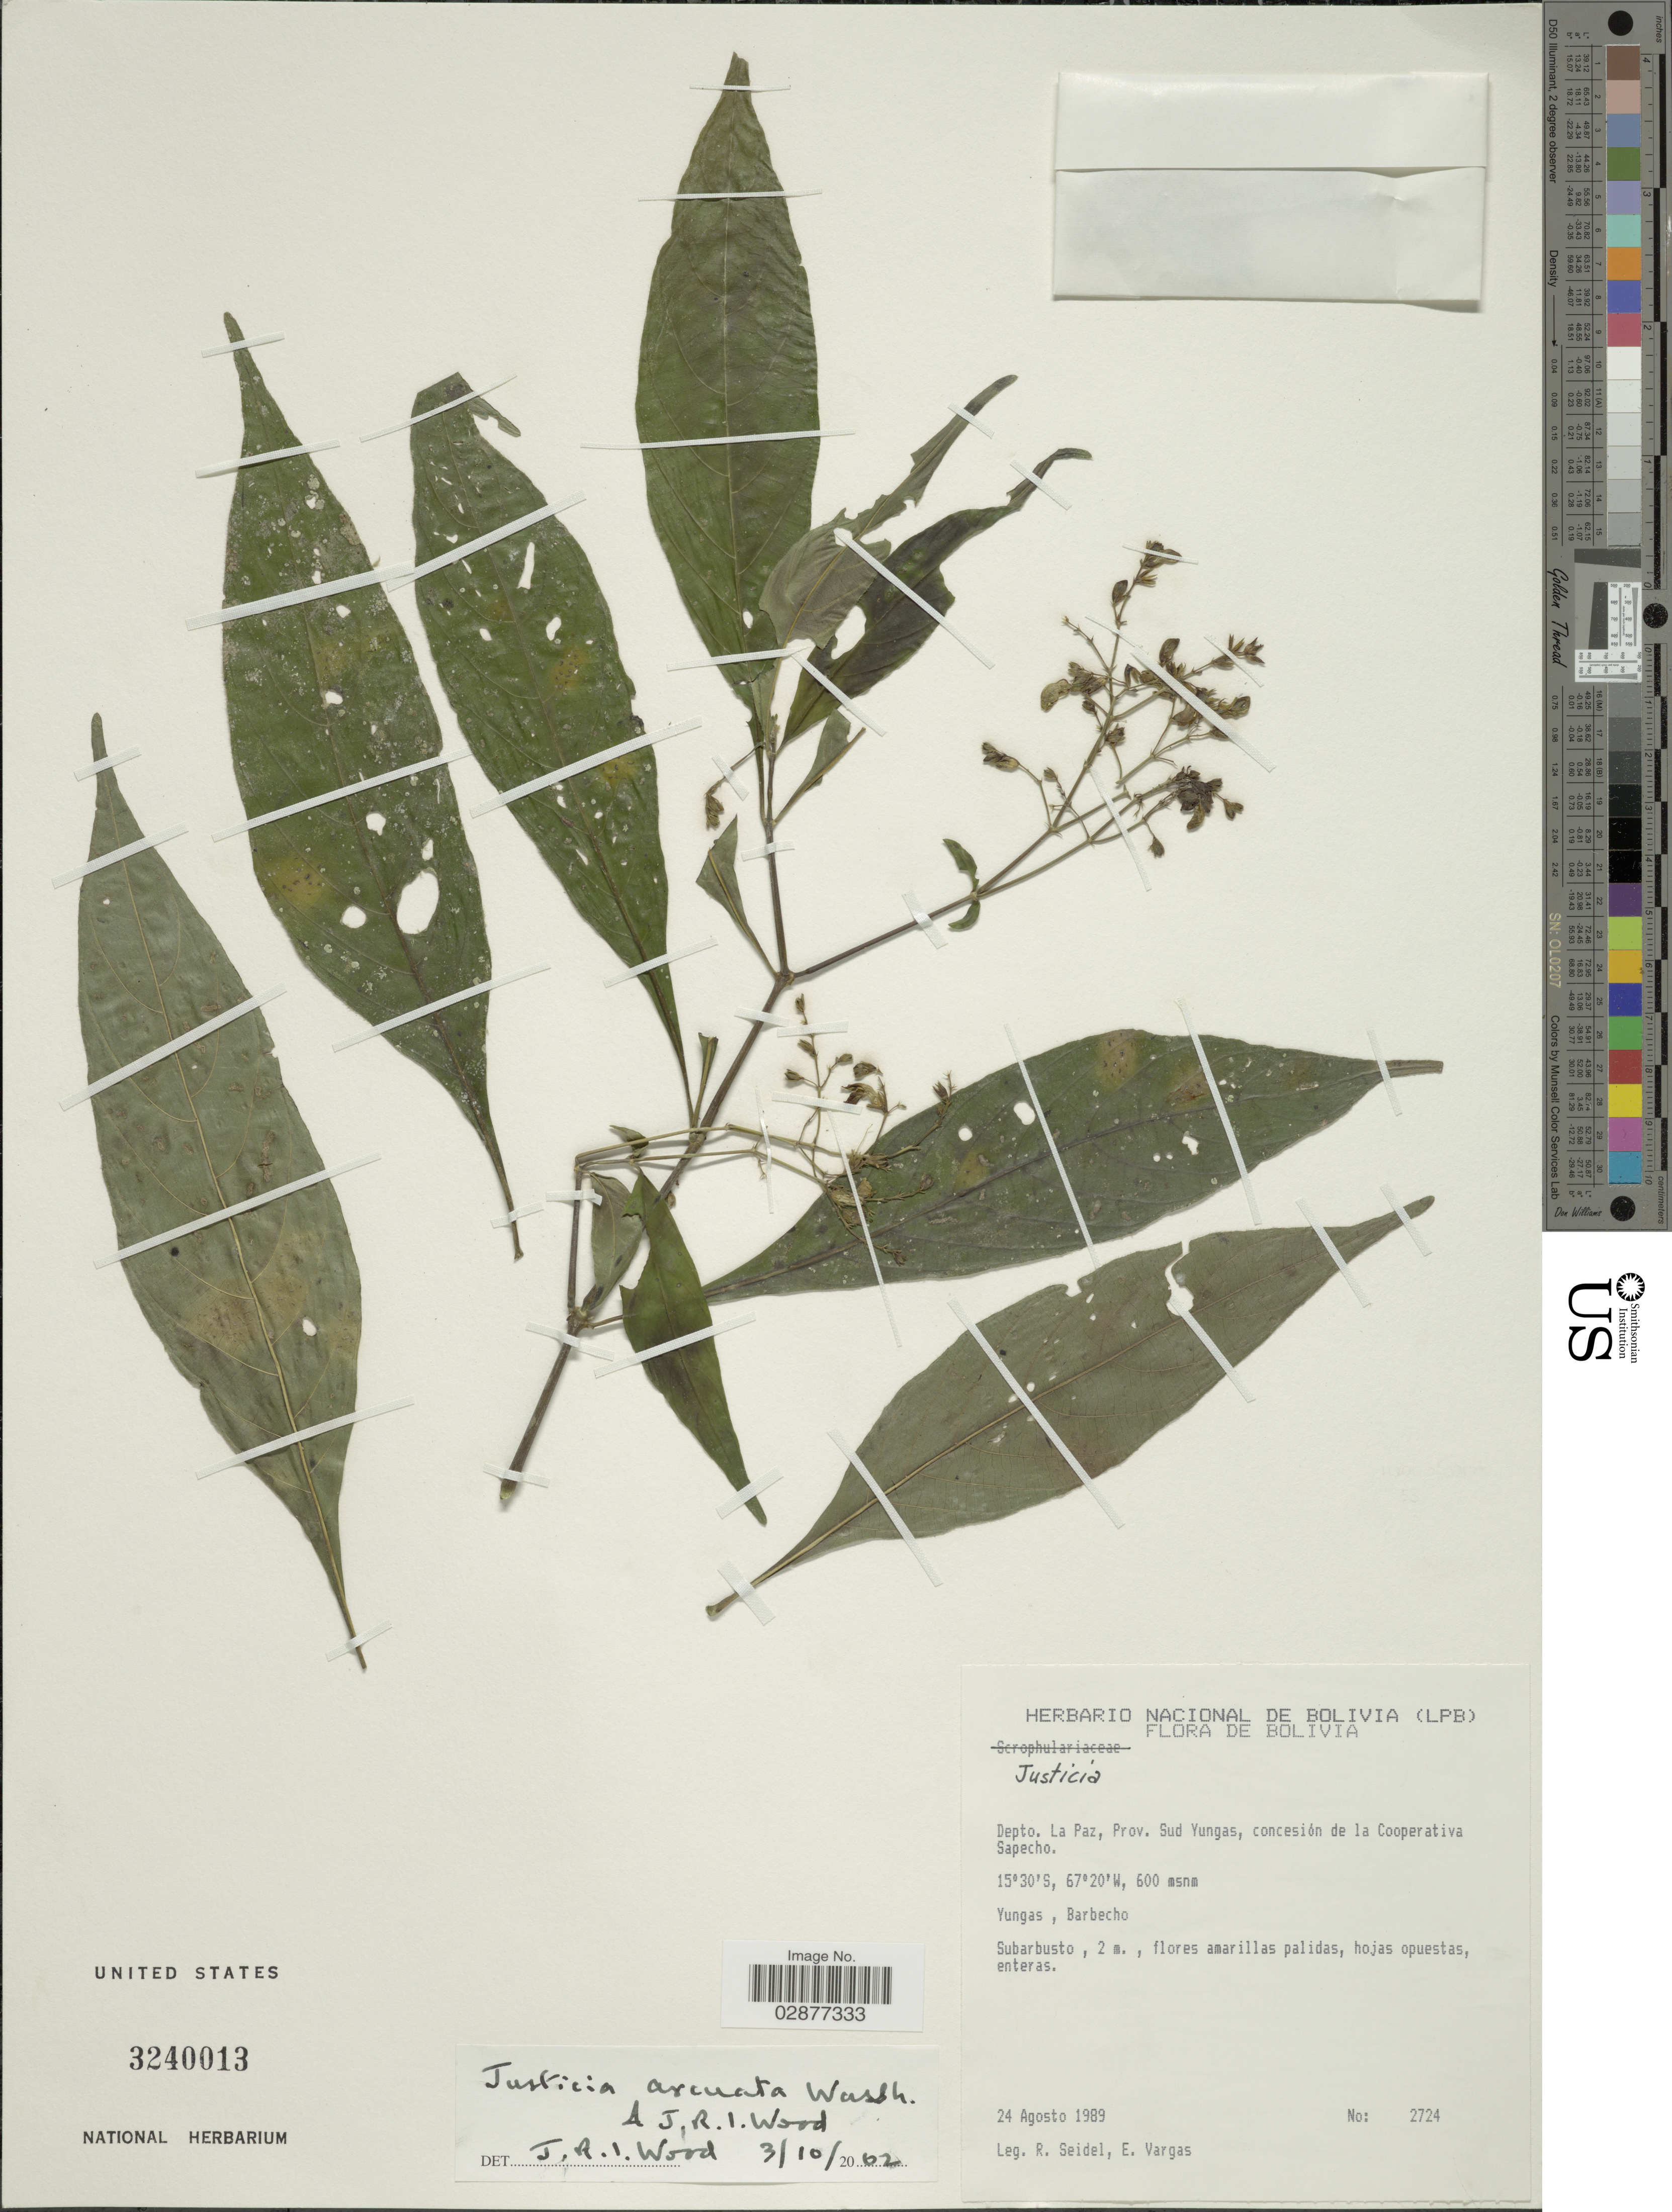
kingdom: Plantae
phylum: Tracheophyta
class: Magnoliopsida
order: Lamiales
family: Acanthaceae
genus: Justicia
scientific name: Justicia arcuata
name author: Wassh. & J.R.I. Wood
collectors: R. Seidel & E. Vargas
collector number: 2724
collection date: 1989-08-24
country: Bolivia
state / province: La Paz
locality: Depto. La Paz, Prov. Sud Yungas, concesión de la Cooperativa Sapecho. Yungas, Barbecho.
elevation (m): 600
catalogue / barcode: US 3240013